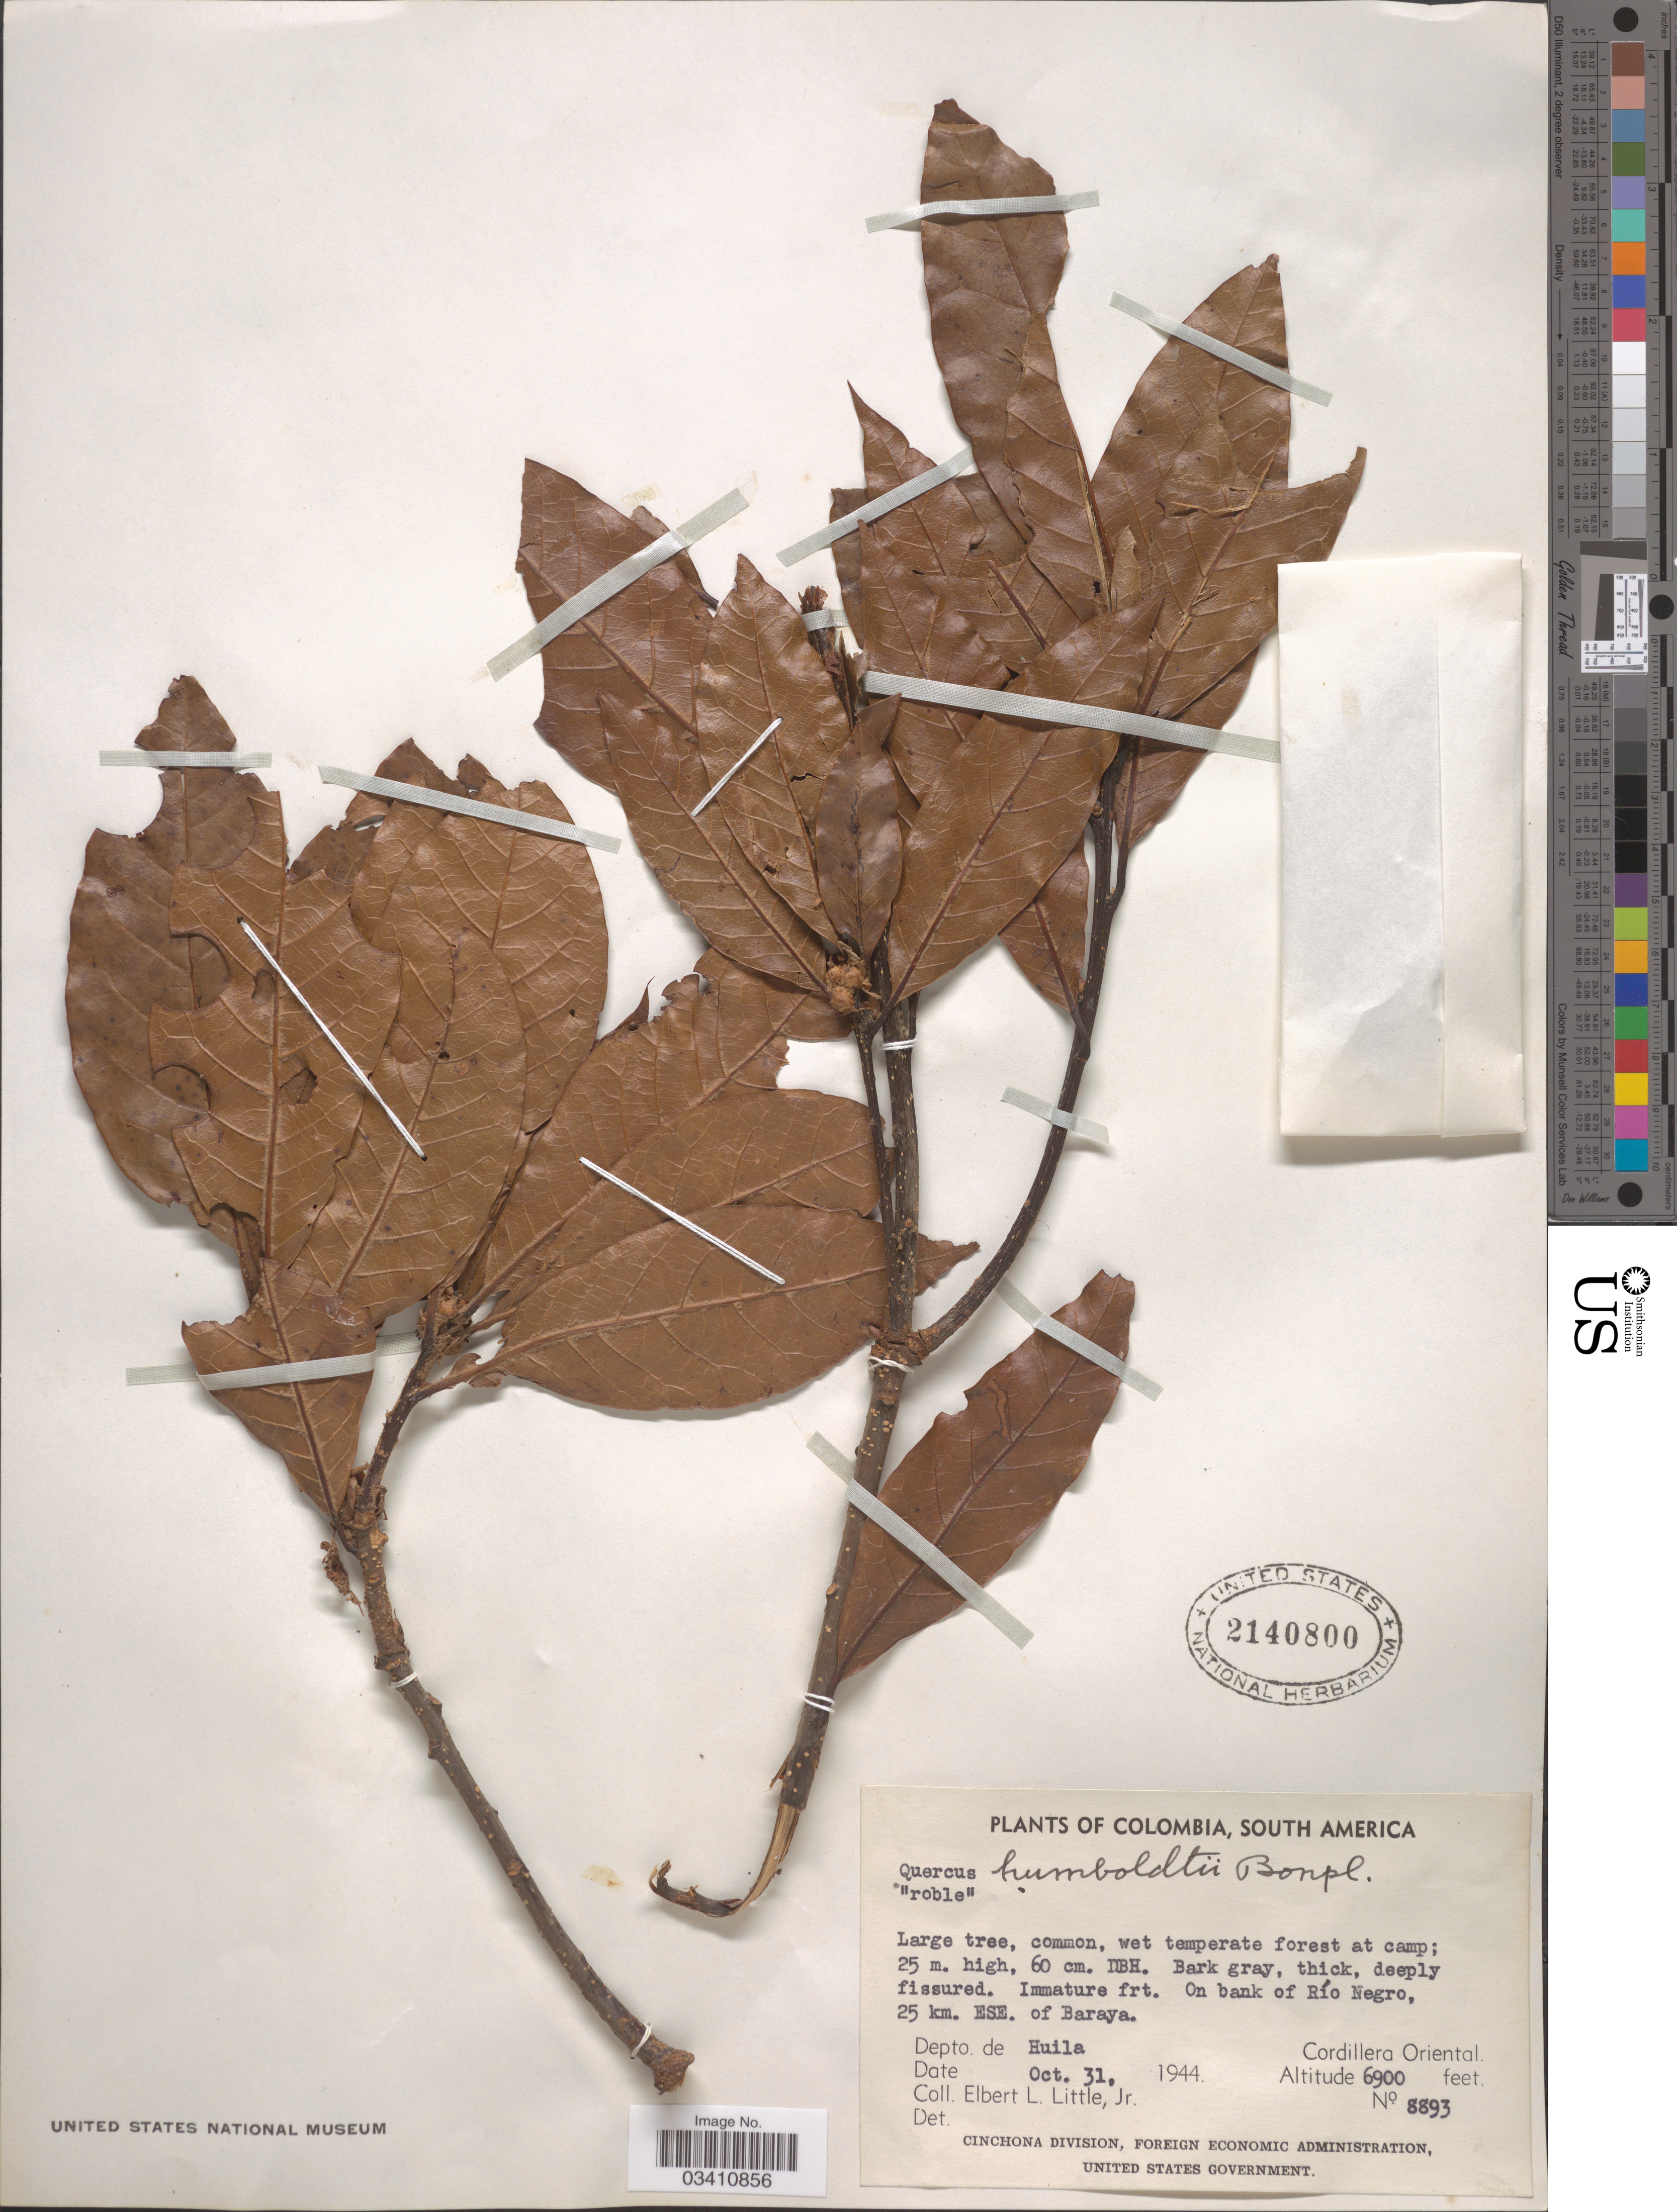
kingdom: Plantae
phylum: Tracheophyta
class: Magnoliopsida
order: Fagales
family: Fagaceae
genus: Quercus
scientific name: Quercus humboldtii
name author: Bonpl.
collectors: E. L. Little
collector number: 8893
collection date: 1944-10-31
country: Colombia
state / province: Huila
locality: On bank of Río Negro, 25 km. ESE.of Baraya. Depto. de Huila. Cordillera Oriental.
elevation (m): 2103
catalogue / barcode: US 2140800